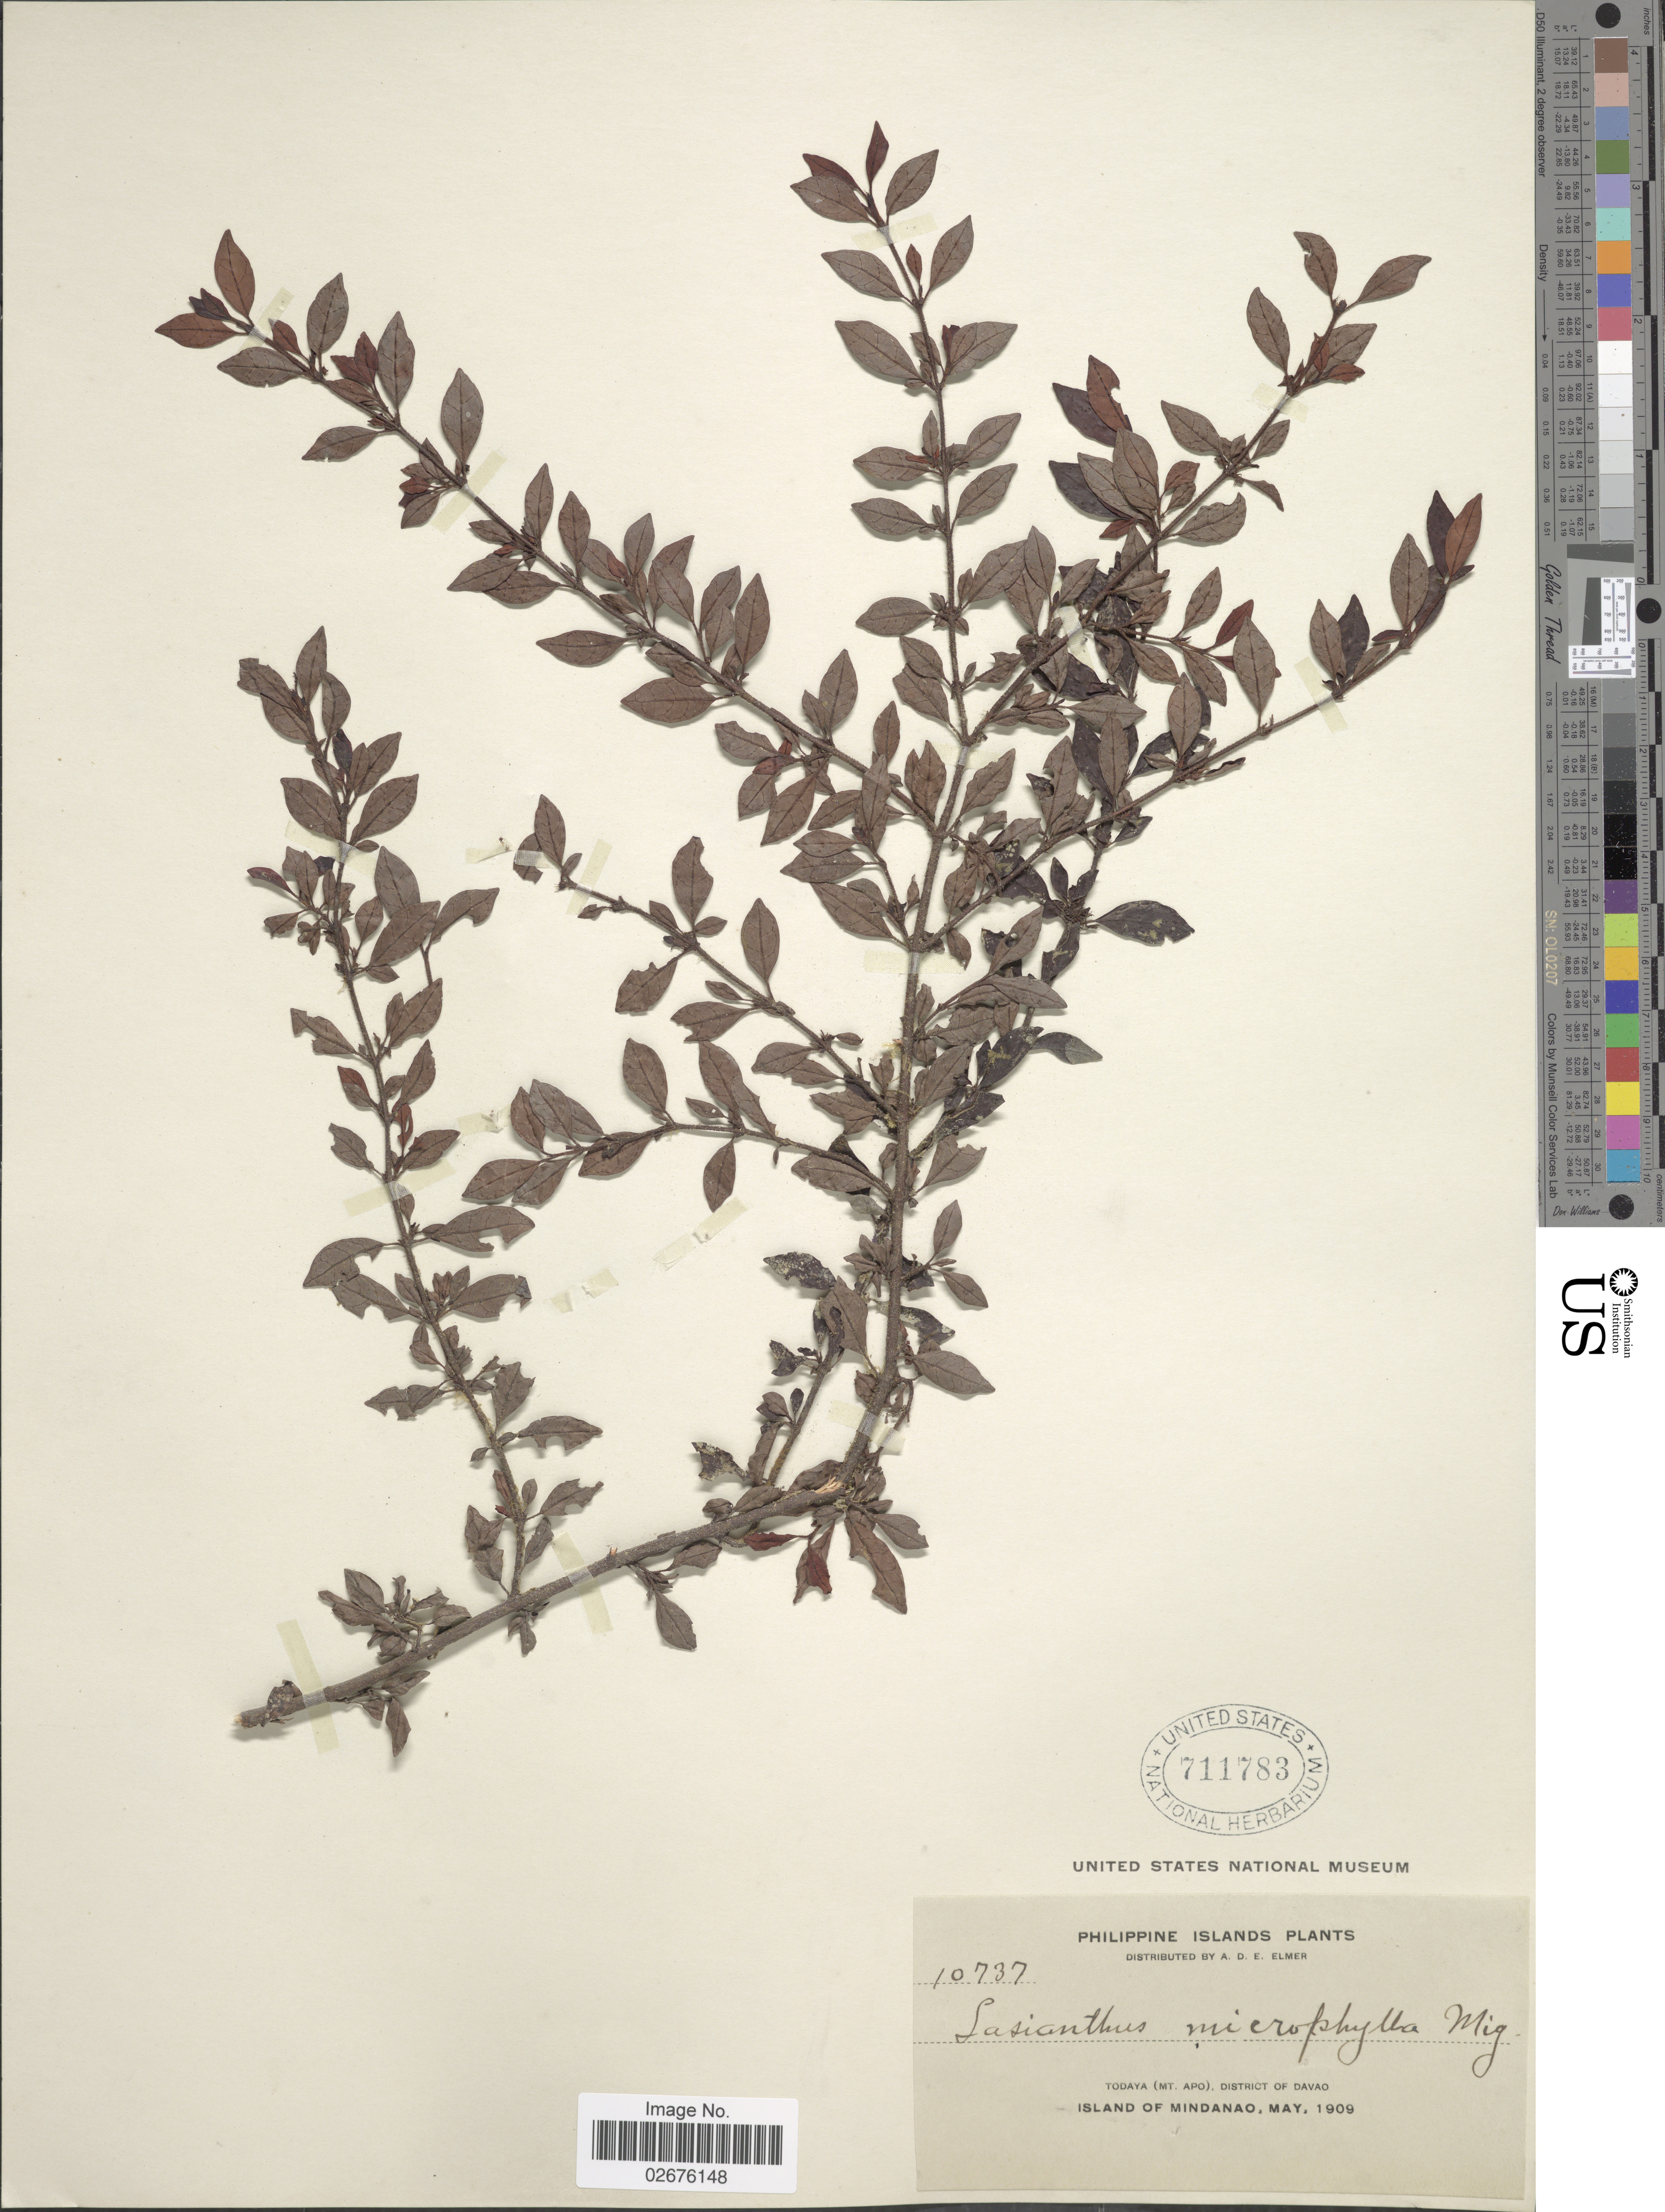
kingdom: Plantae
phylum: Tracheophyta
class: Magnoliopsida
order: Gentianales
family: Rubiaceae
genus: Lasianthus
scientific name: Lasianthus microphyllus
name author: Elmer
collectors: A. D. E. Elmer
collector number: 10737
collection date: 1909-05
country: Philippines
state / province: Davao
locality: Philippine Islands. Todaya (Mt. Apo), District of Davao, Island of Mindanao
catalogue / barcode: US 711783